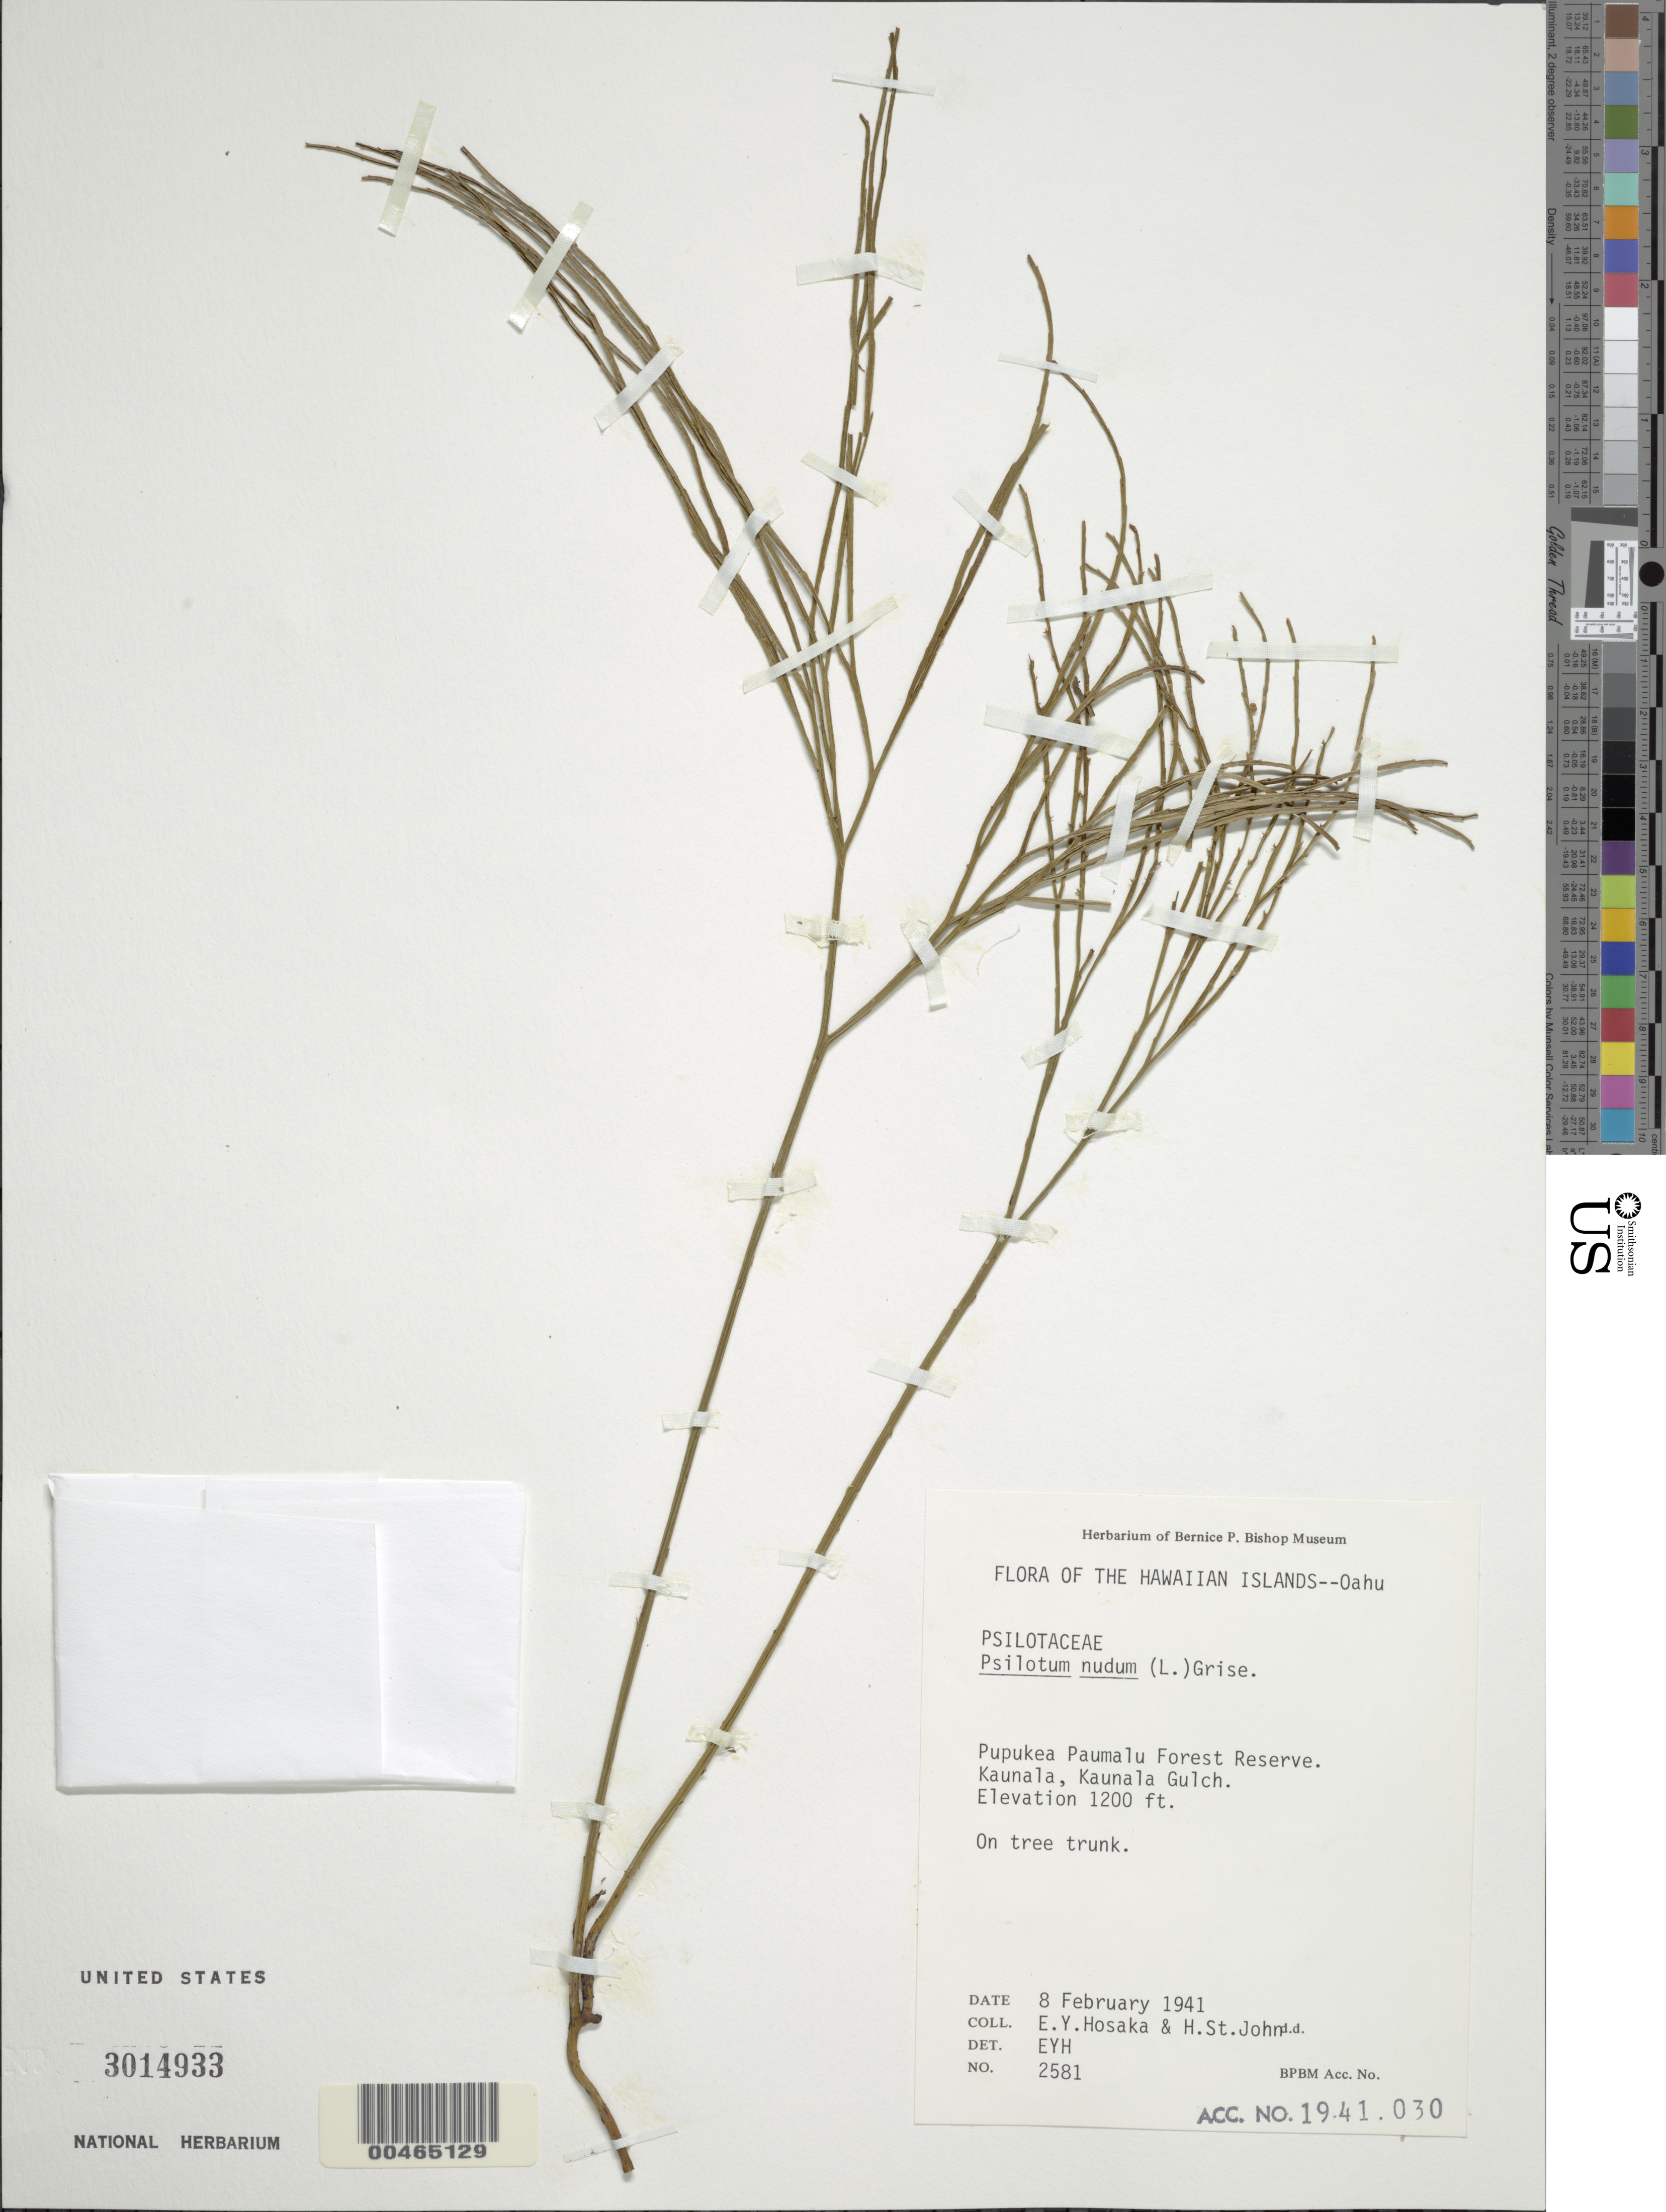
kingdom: Plantae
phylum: Tracheophyta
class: Polypodiopsida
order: Psilotales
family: Psilotaceae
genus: Psilotum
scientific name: Psilotum nudum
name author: (L.) P. Beauv.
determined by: Hosaka, E. Y.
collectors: E. Y. Hosaka & H. St. John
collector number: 2581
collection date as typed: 8 Feb 1941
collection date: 1941-02-08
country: United States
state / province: Hawaii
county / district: Honolulu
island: Oahu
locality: Pupukea Paumalu Forest Reserve, Kaunala, Kaunala Gulch, Oahu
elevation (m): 366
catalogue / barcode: US 3014933